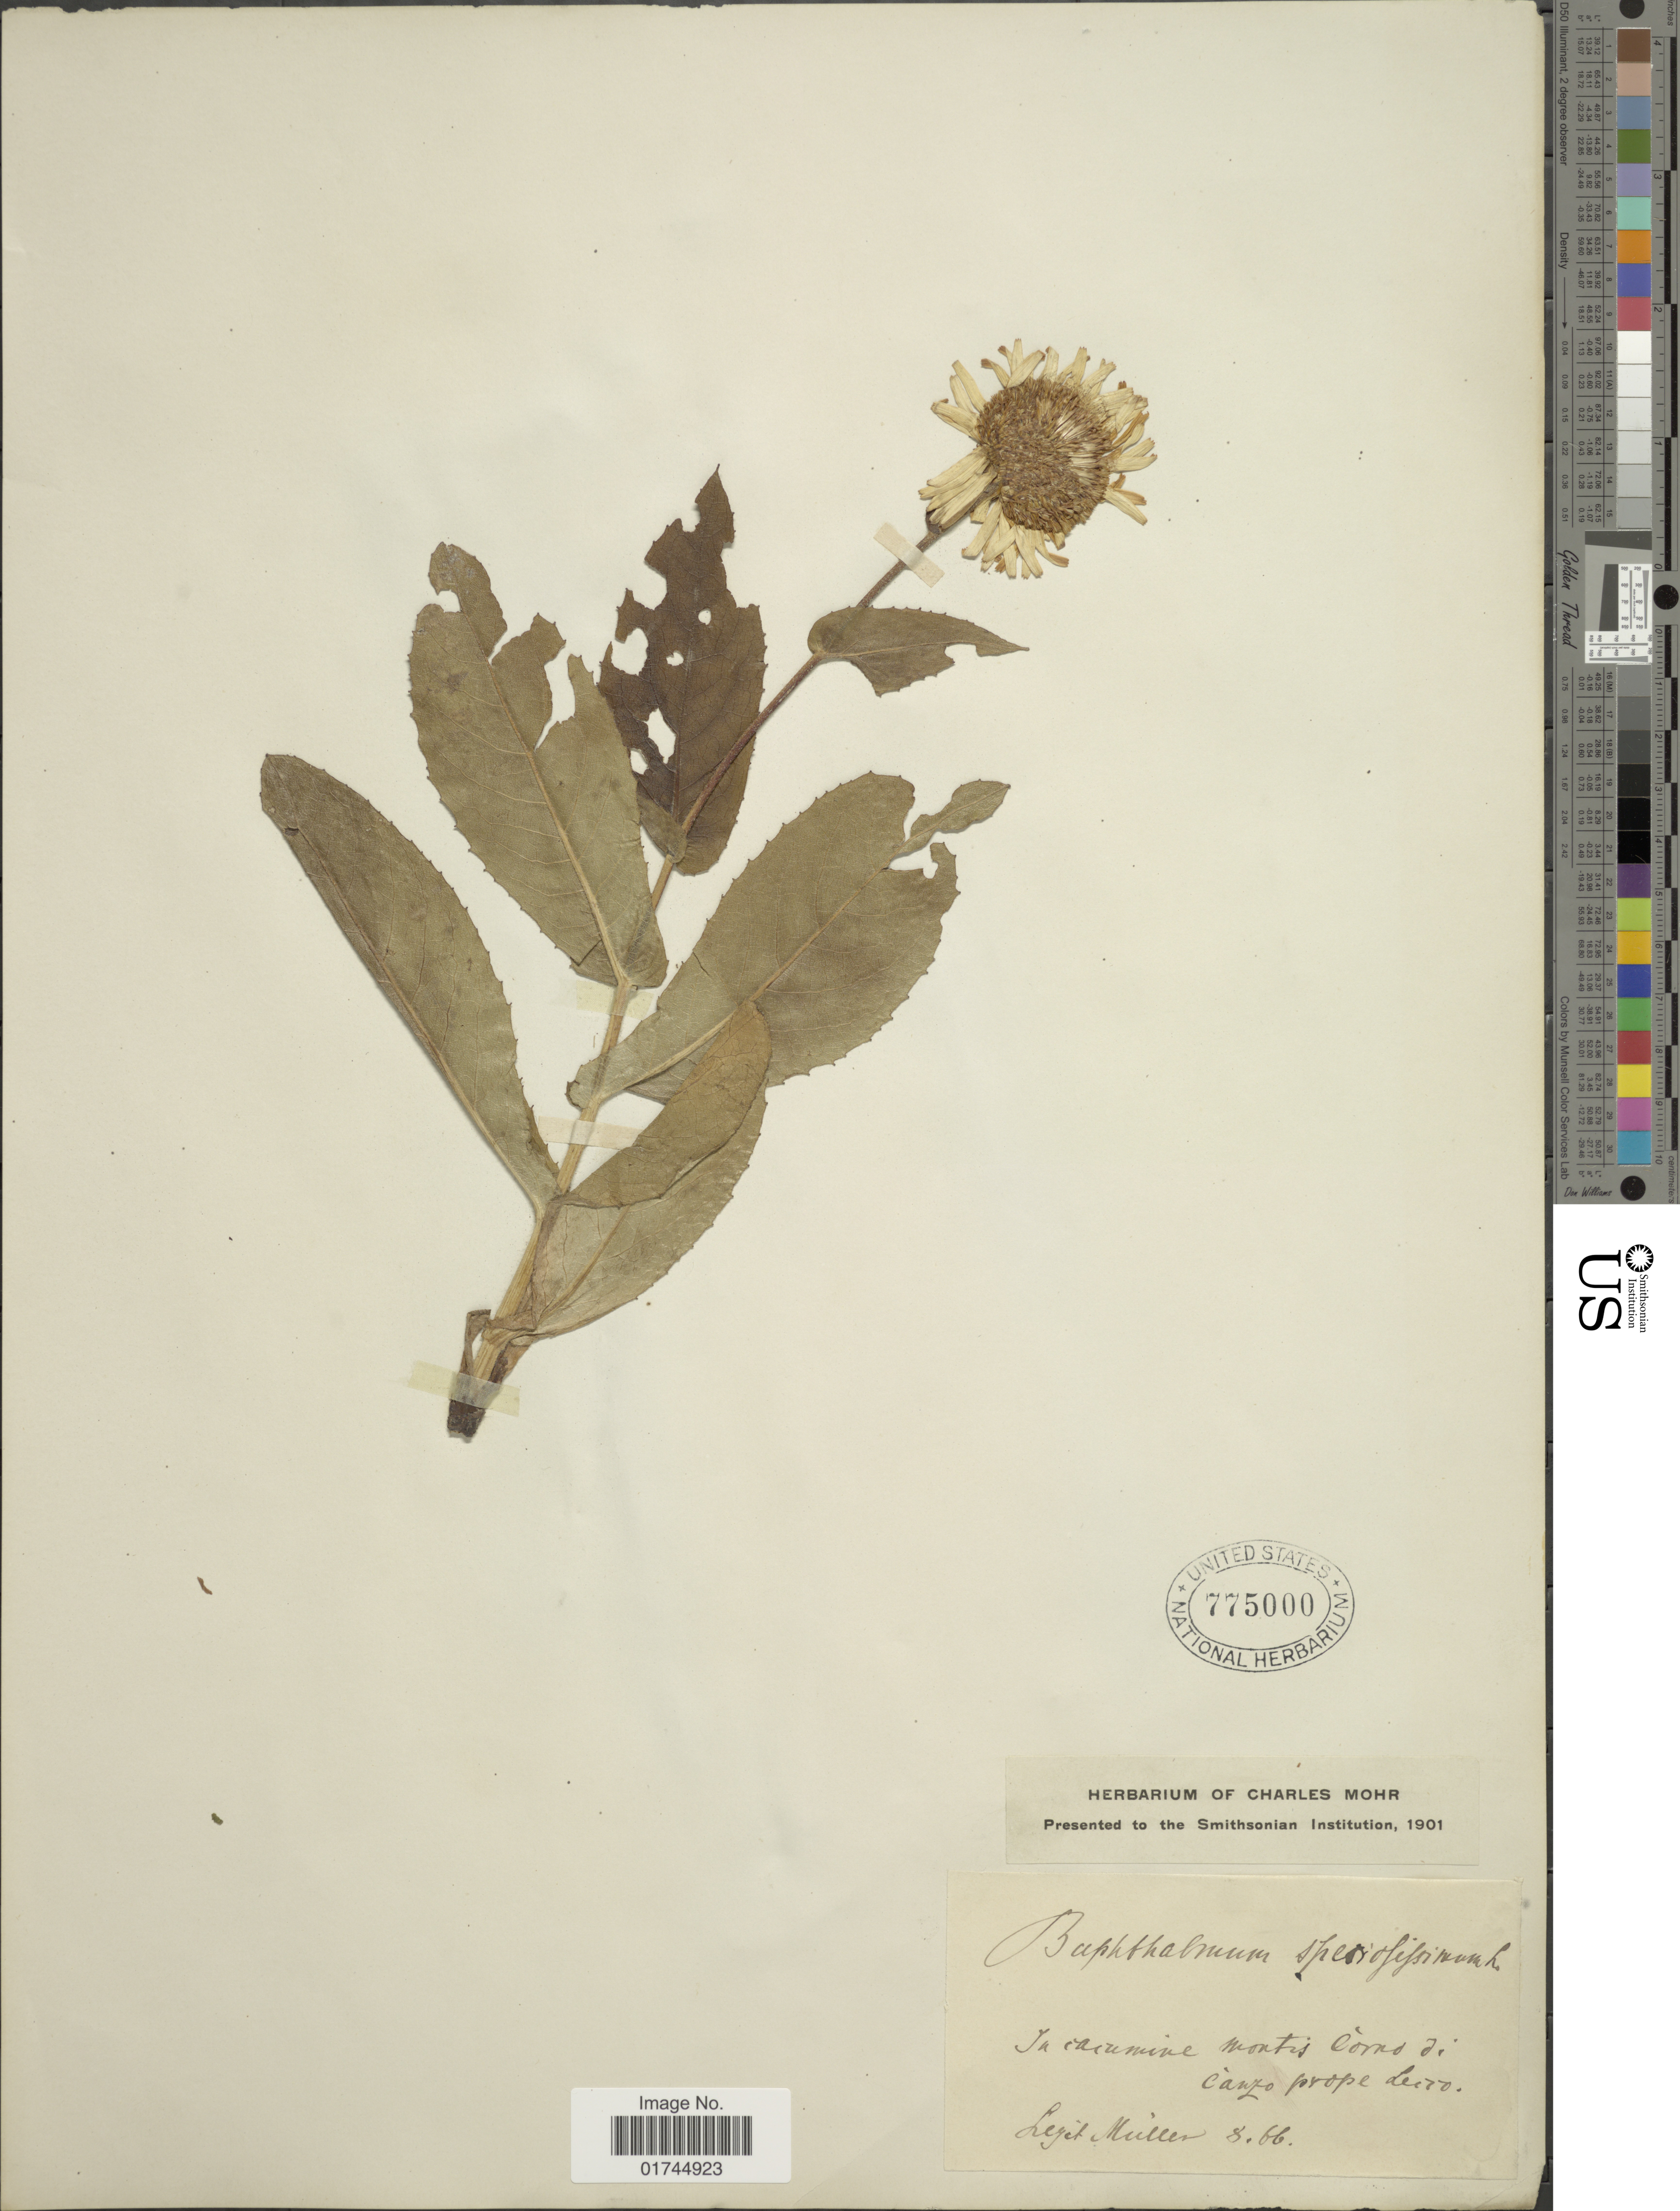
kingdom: Plantae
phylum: Tracheophyta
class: Magnoliopsida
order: Asterales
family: Asteraceae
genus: Buphthalmum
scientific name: Buphthalmum speciosissimum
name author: L.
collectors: -- Müller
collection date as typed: Transcribed d/m/y: /8/66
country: Italy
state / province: Lombardy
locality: Canzo prope Lenco.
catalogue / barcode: US 775000